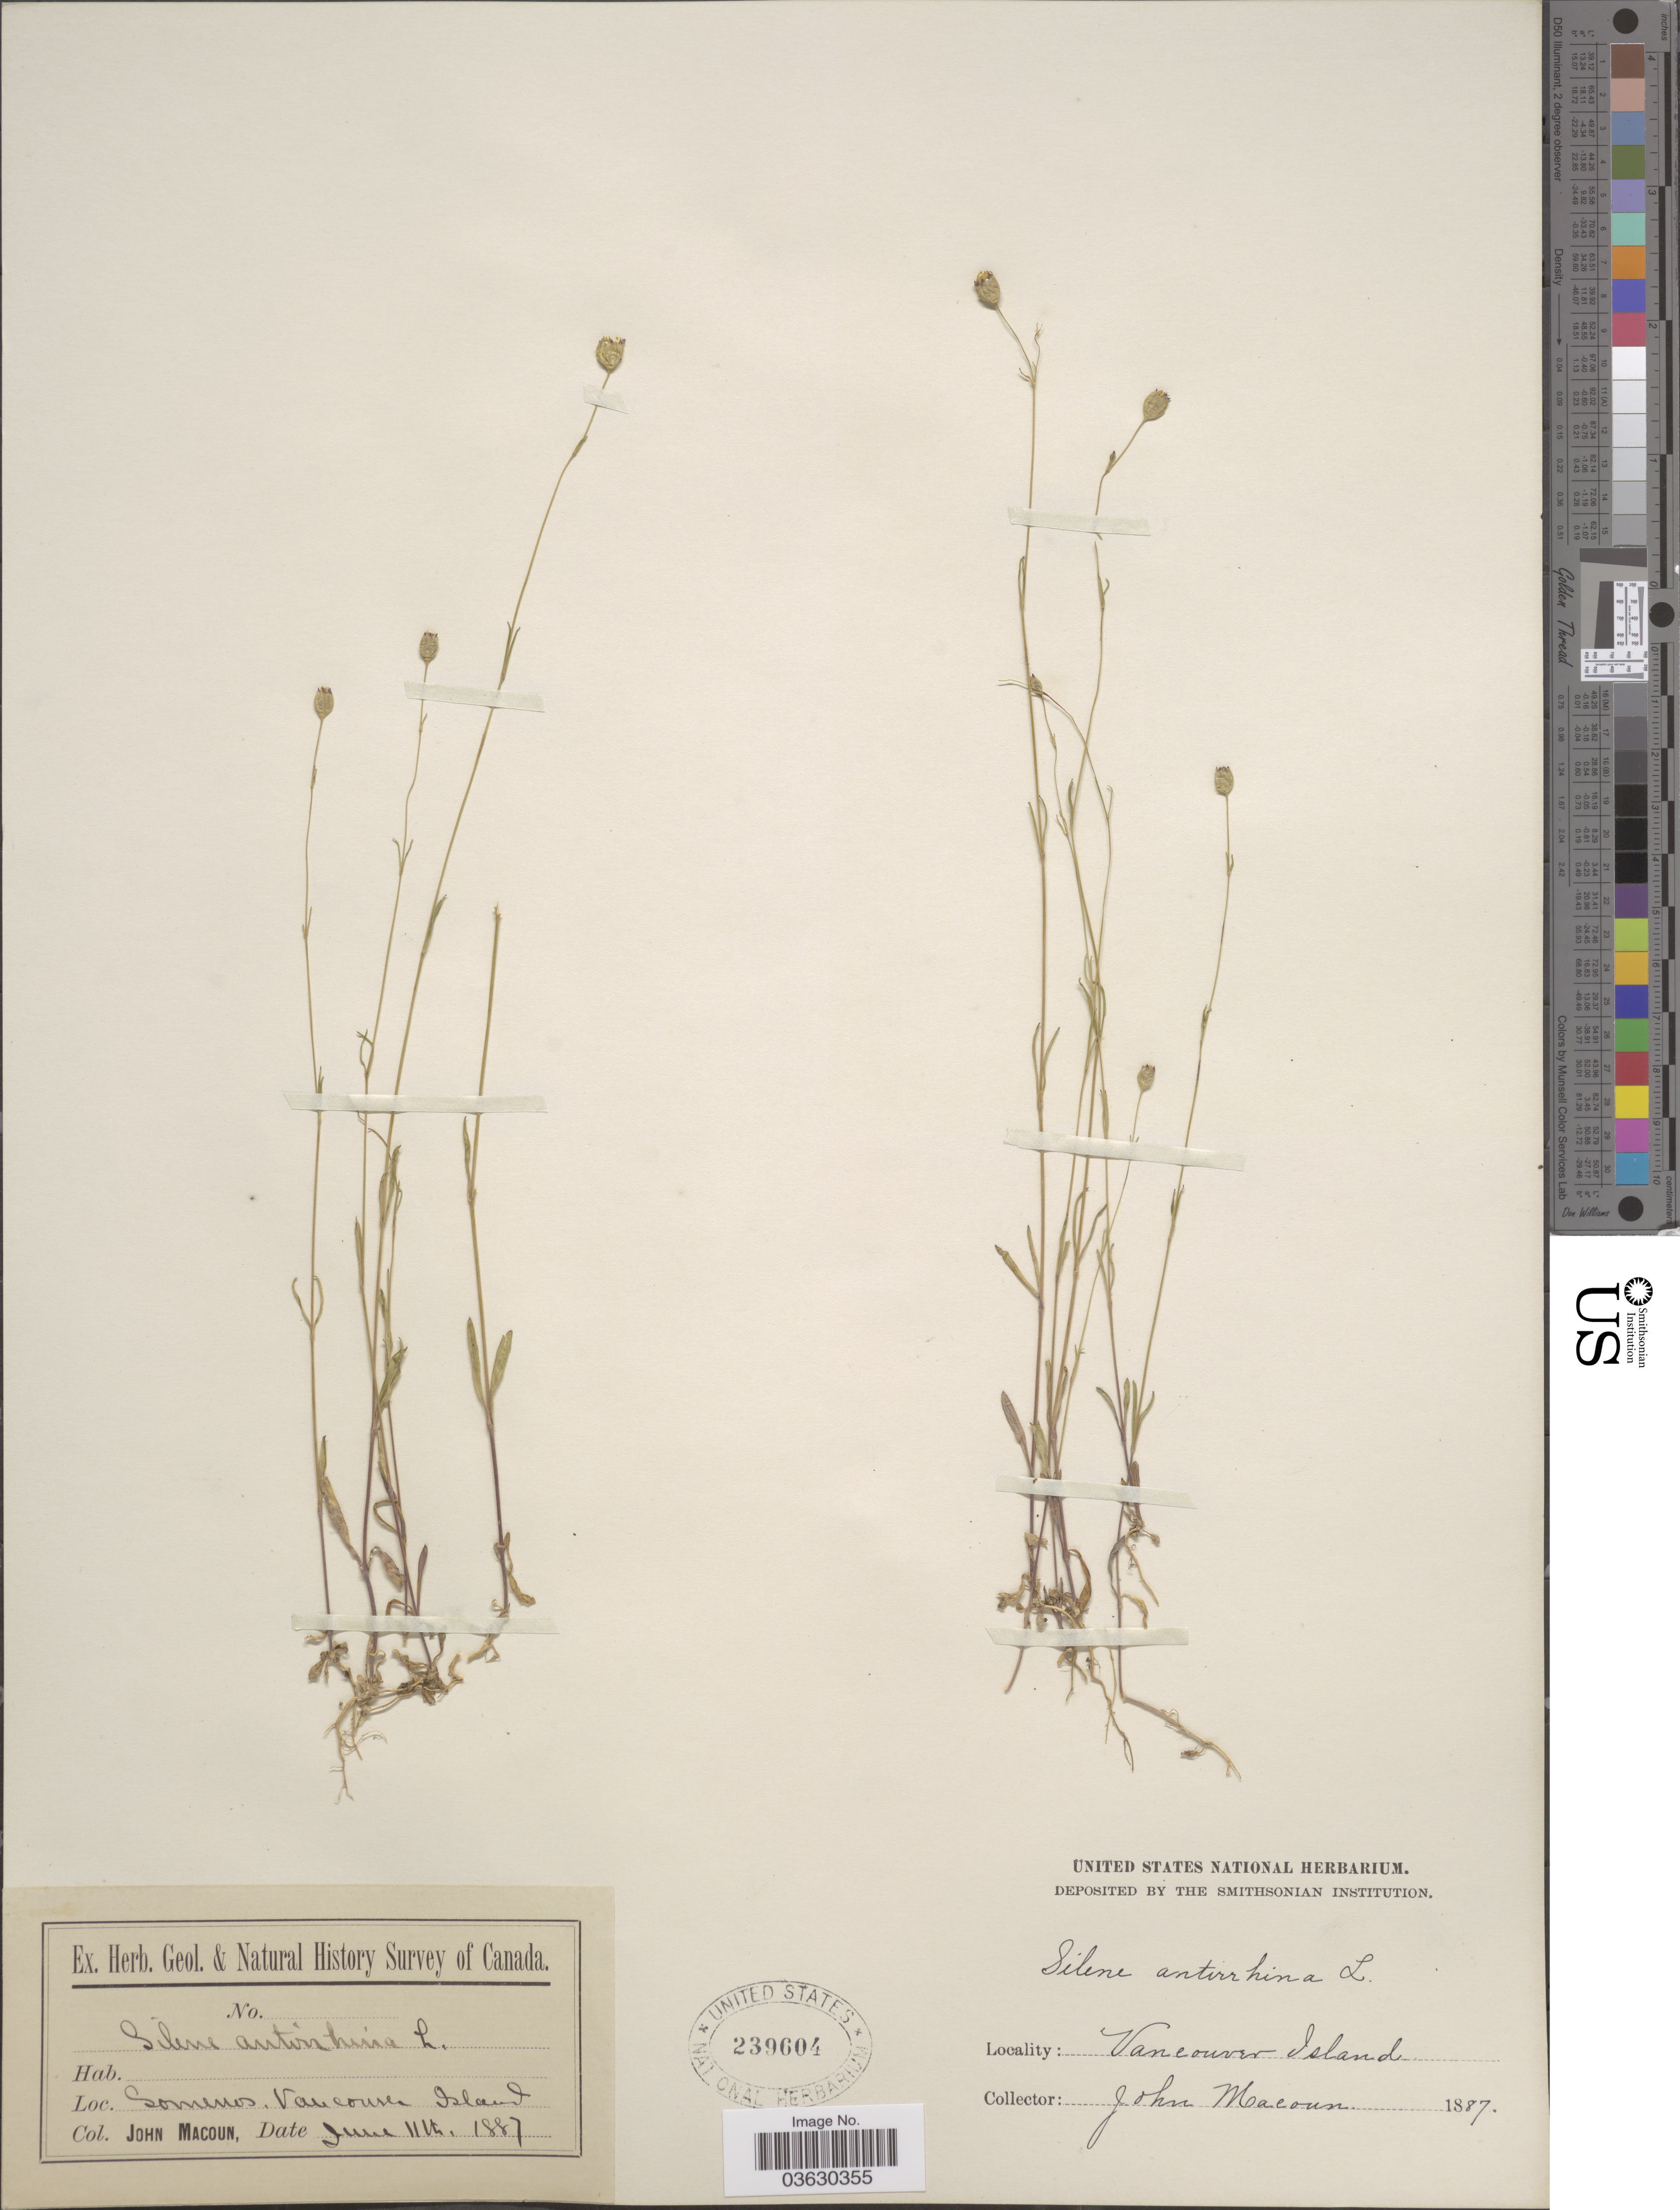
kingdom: Plantae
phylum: Tracheophyta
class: Magnoliopsida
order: Caryophyllales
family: Caryophyllaceae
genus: Silene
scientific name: Silene antirrhina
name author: L.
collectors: J. Macoun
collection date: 1887-06-11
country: Canada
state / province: British Columbia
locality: Somenos. Vancouver Island.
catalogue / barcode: US 239604